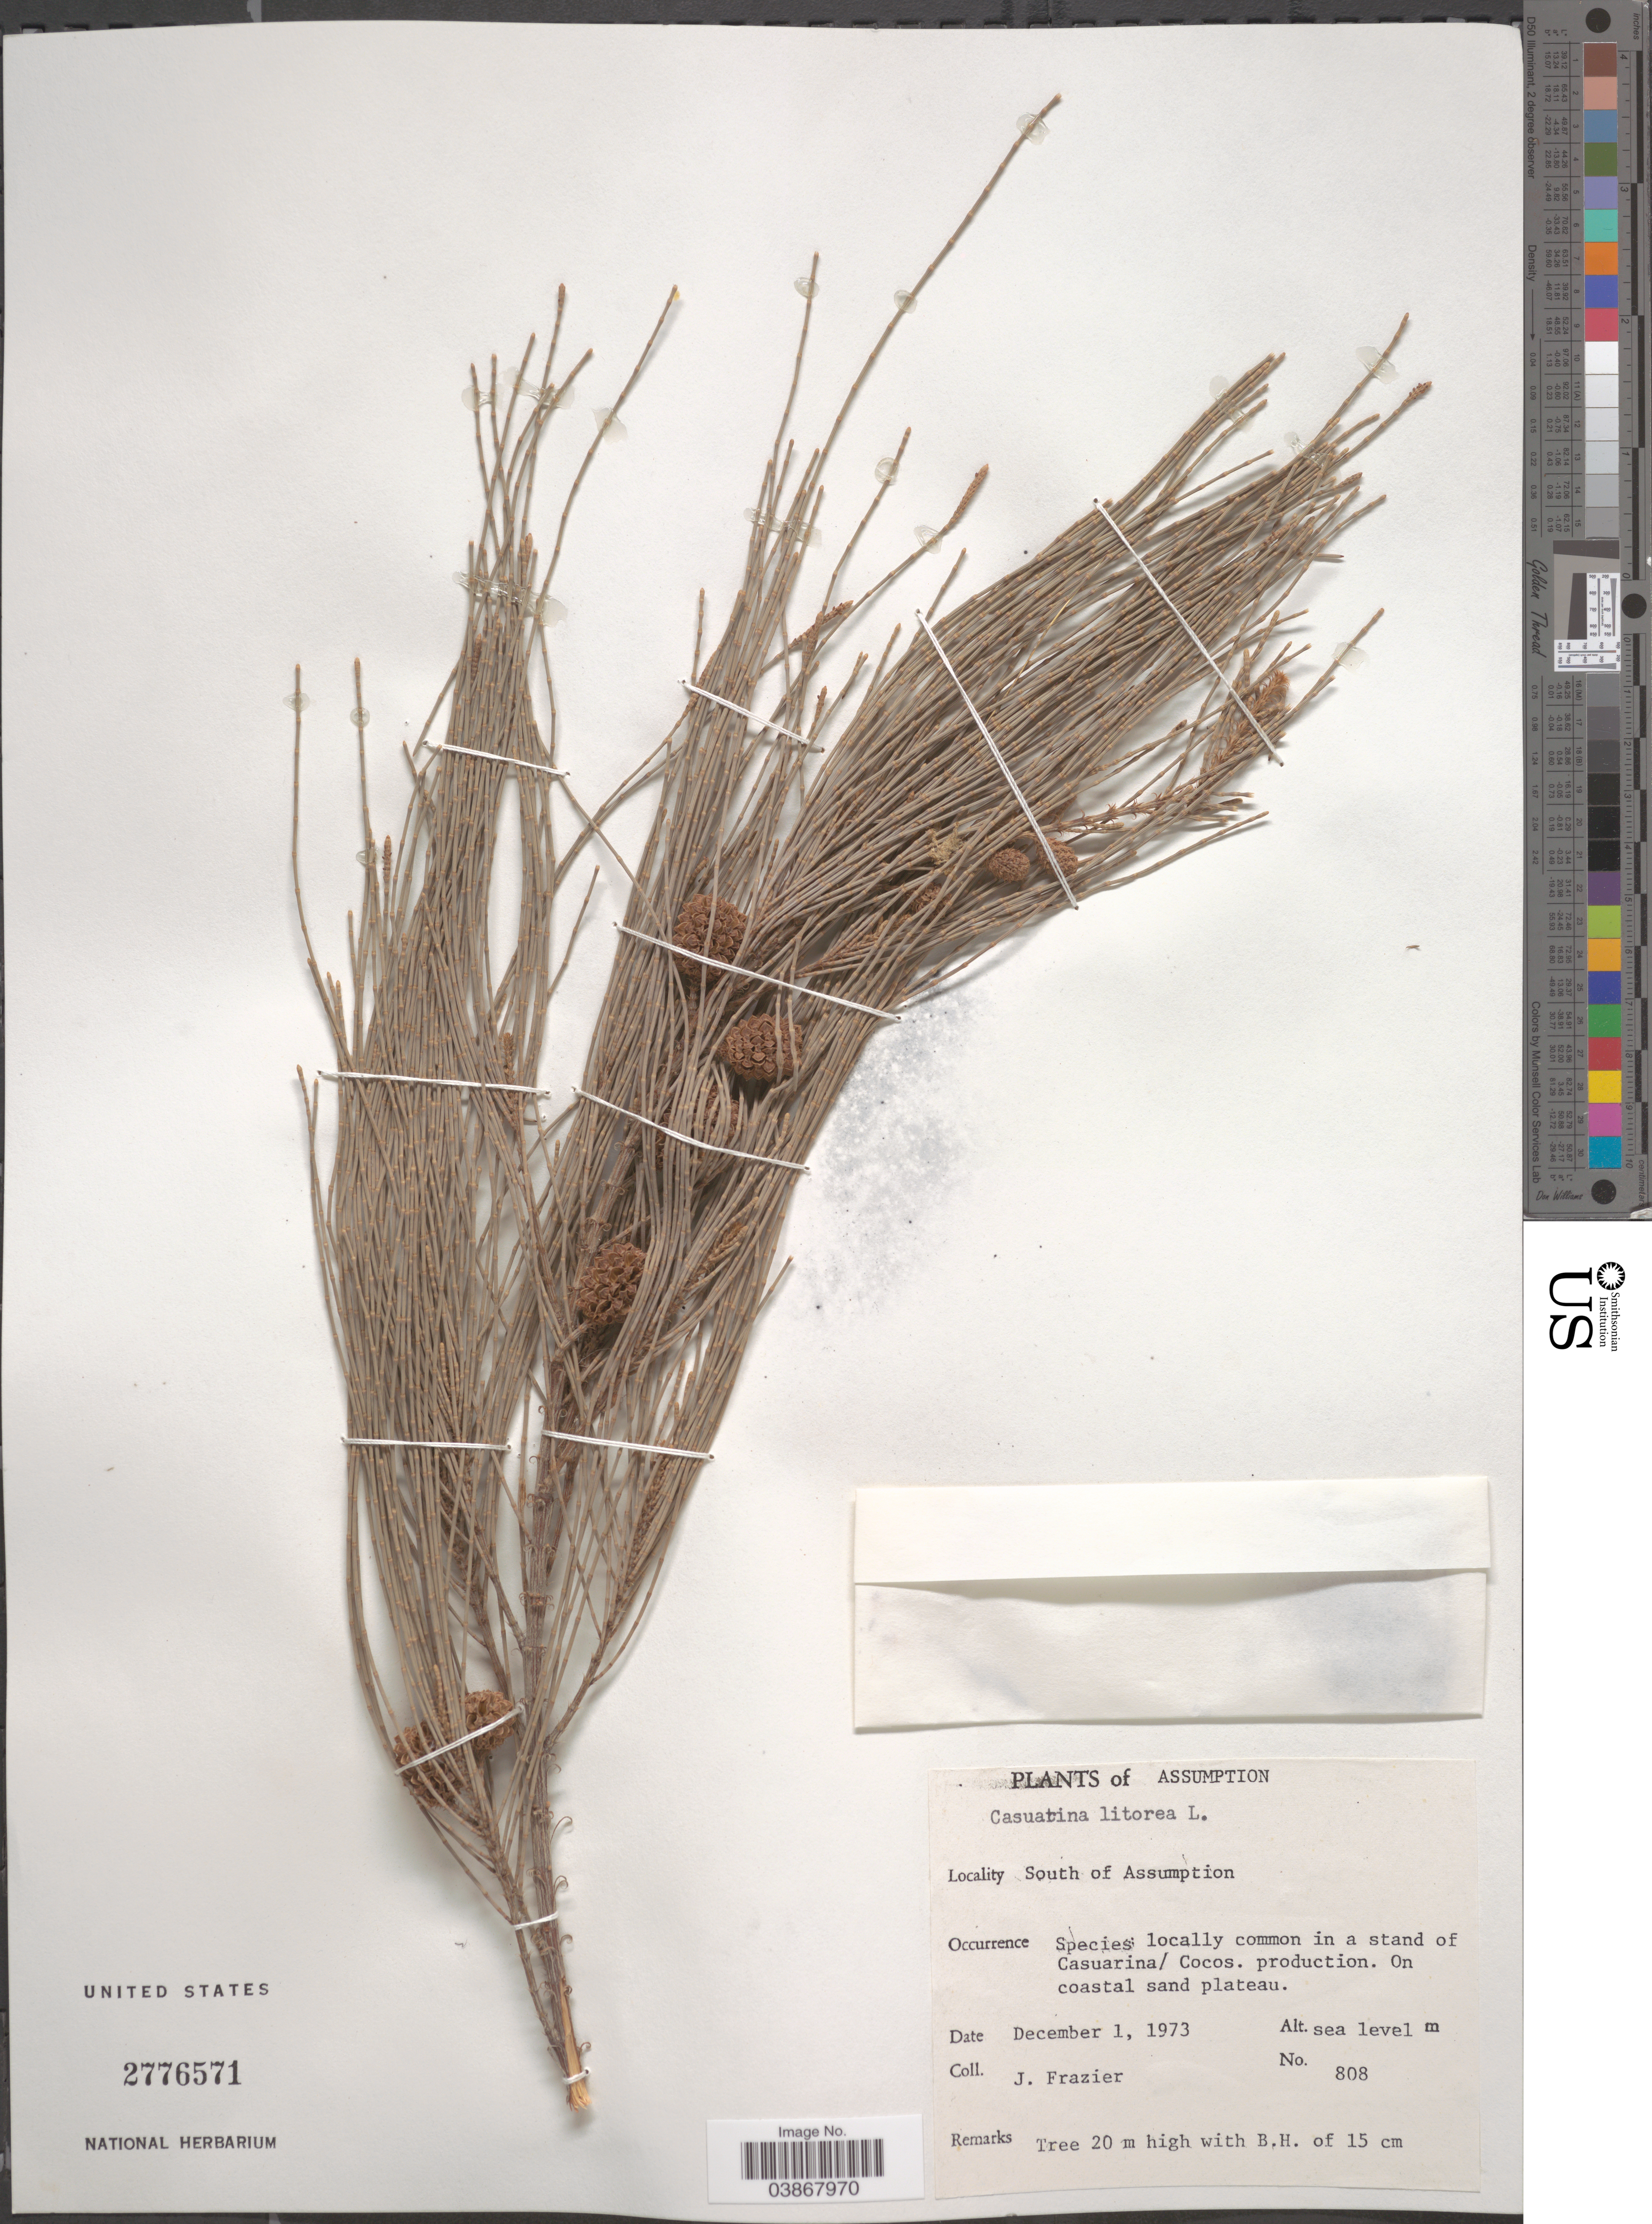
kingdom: Plantae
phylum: Tracheophyta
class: Magnoliopsida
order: Fagales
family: Casuarinaceae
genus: Casuarina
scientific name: Casuarina litorea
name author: Rumph.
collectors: J. Frazier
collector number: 808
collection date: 1973-12-01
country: Seychelles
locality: Assumption. South of Assumption.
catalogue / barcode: US 2776571